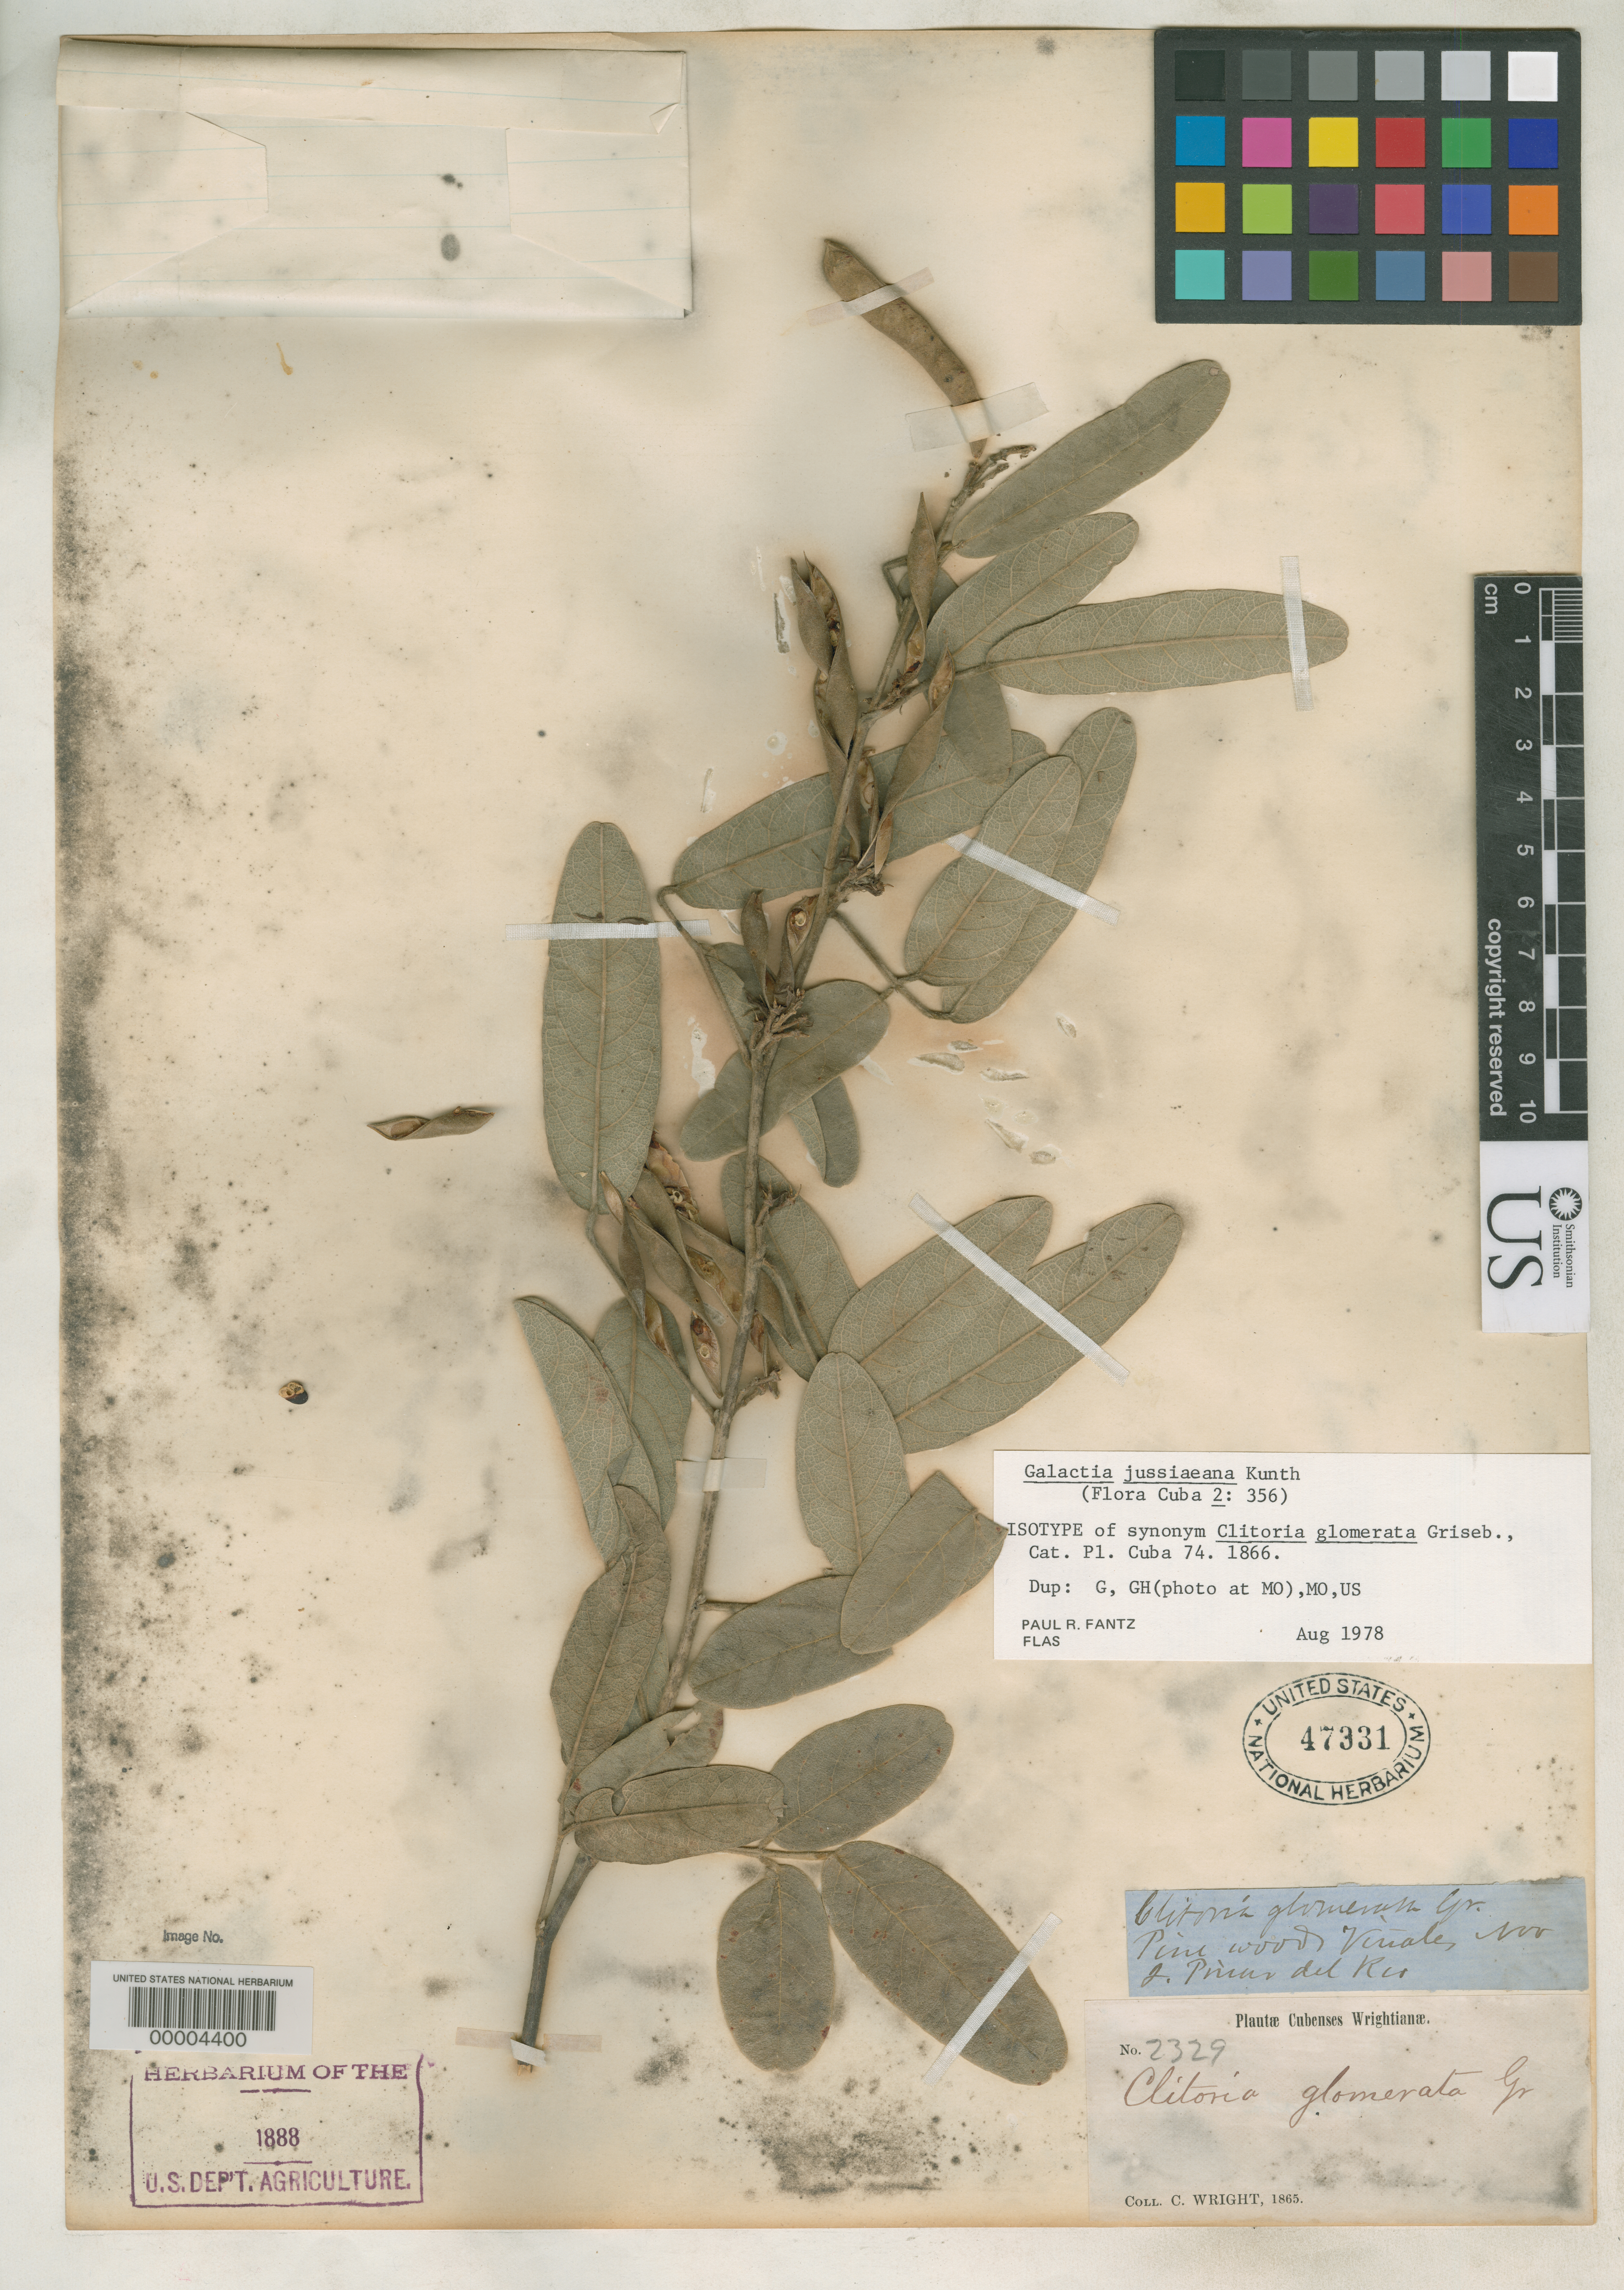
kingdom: Plantae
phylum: Tracheophyta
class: Magnoliopsida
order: Fabales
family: Fabaceae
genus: Clitoria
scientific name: Clitoria glomerata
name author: Griseb.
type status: Isotype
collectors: C. Wright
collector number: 2329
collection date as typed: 1865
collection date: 1865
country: Cuba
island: Greater Antilles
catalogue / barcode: US 47331